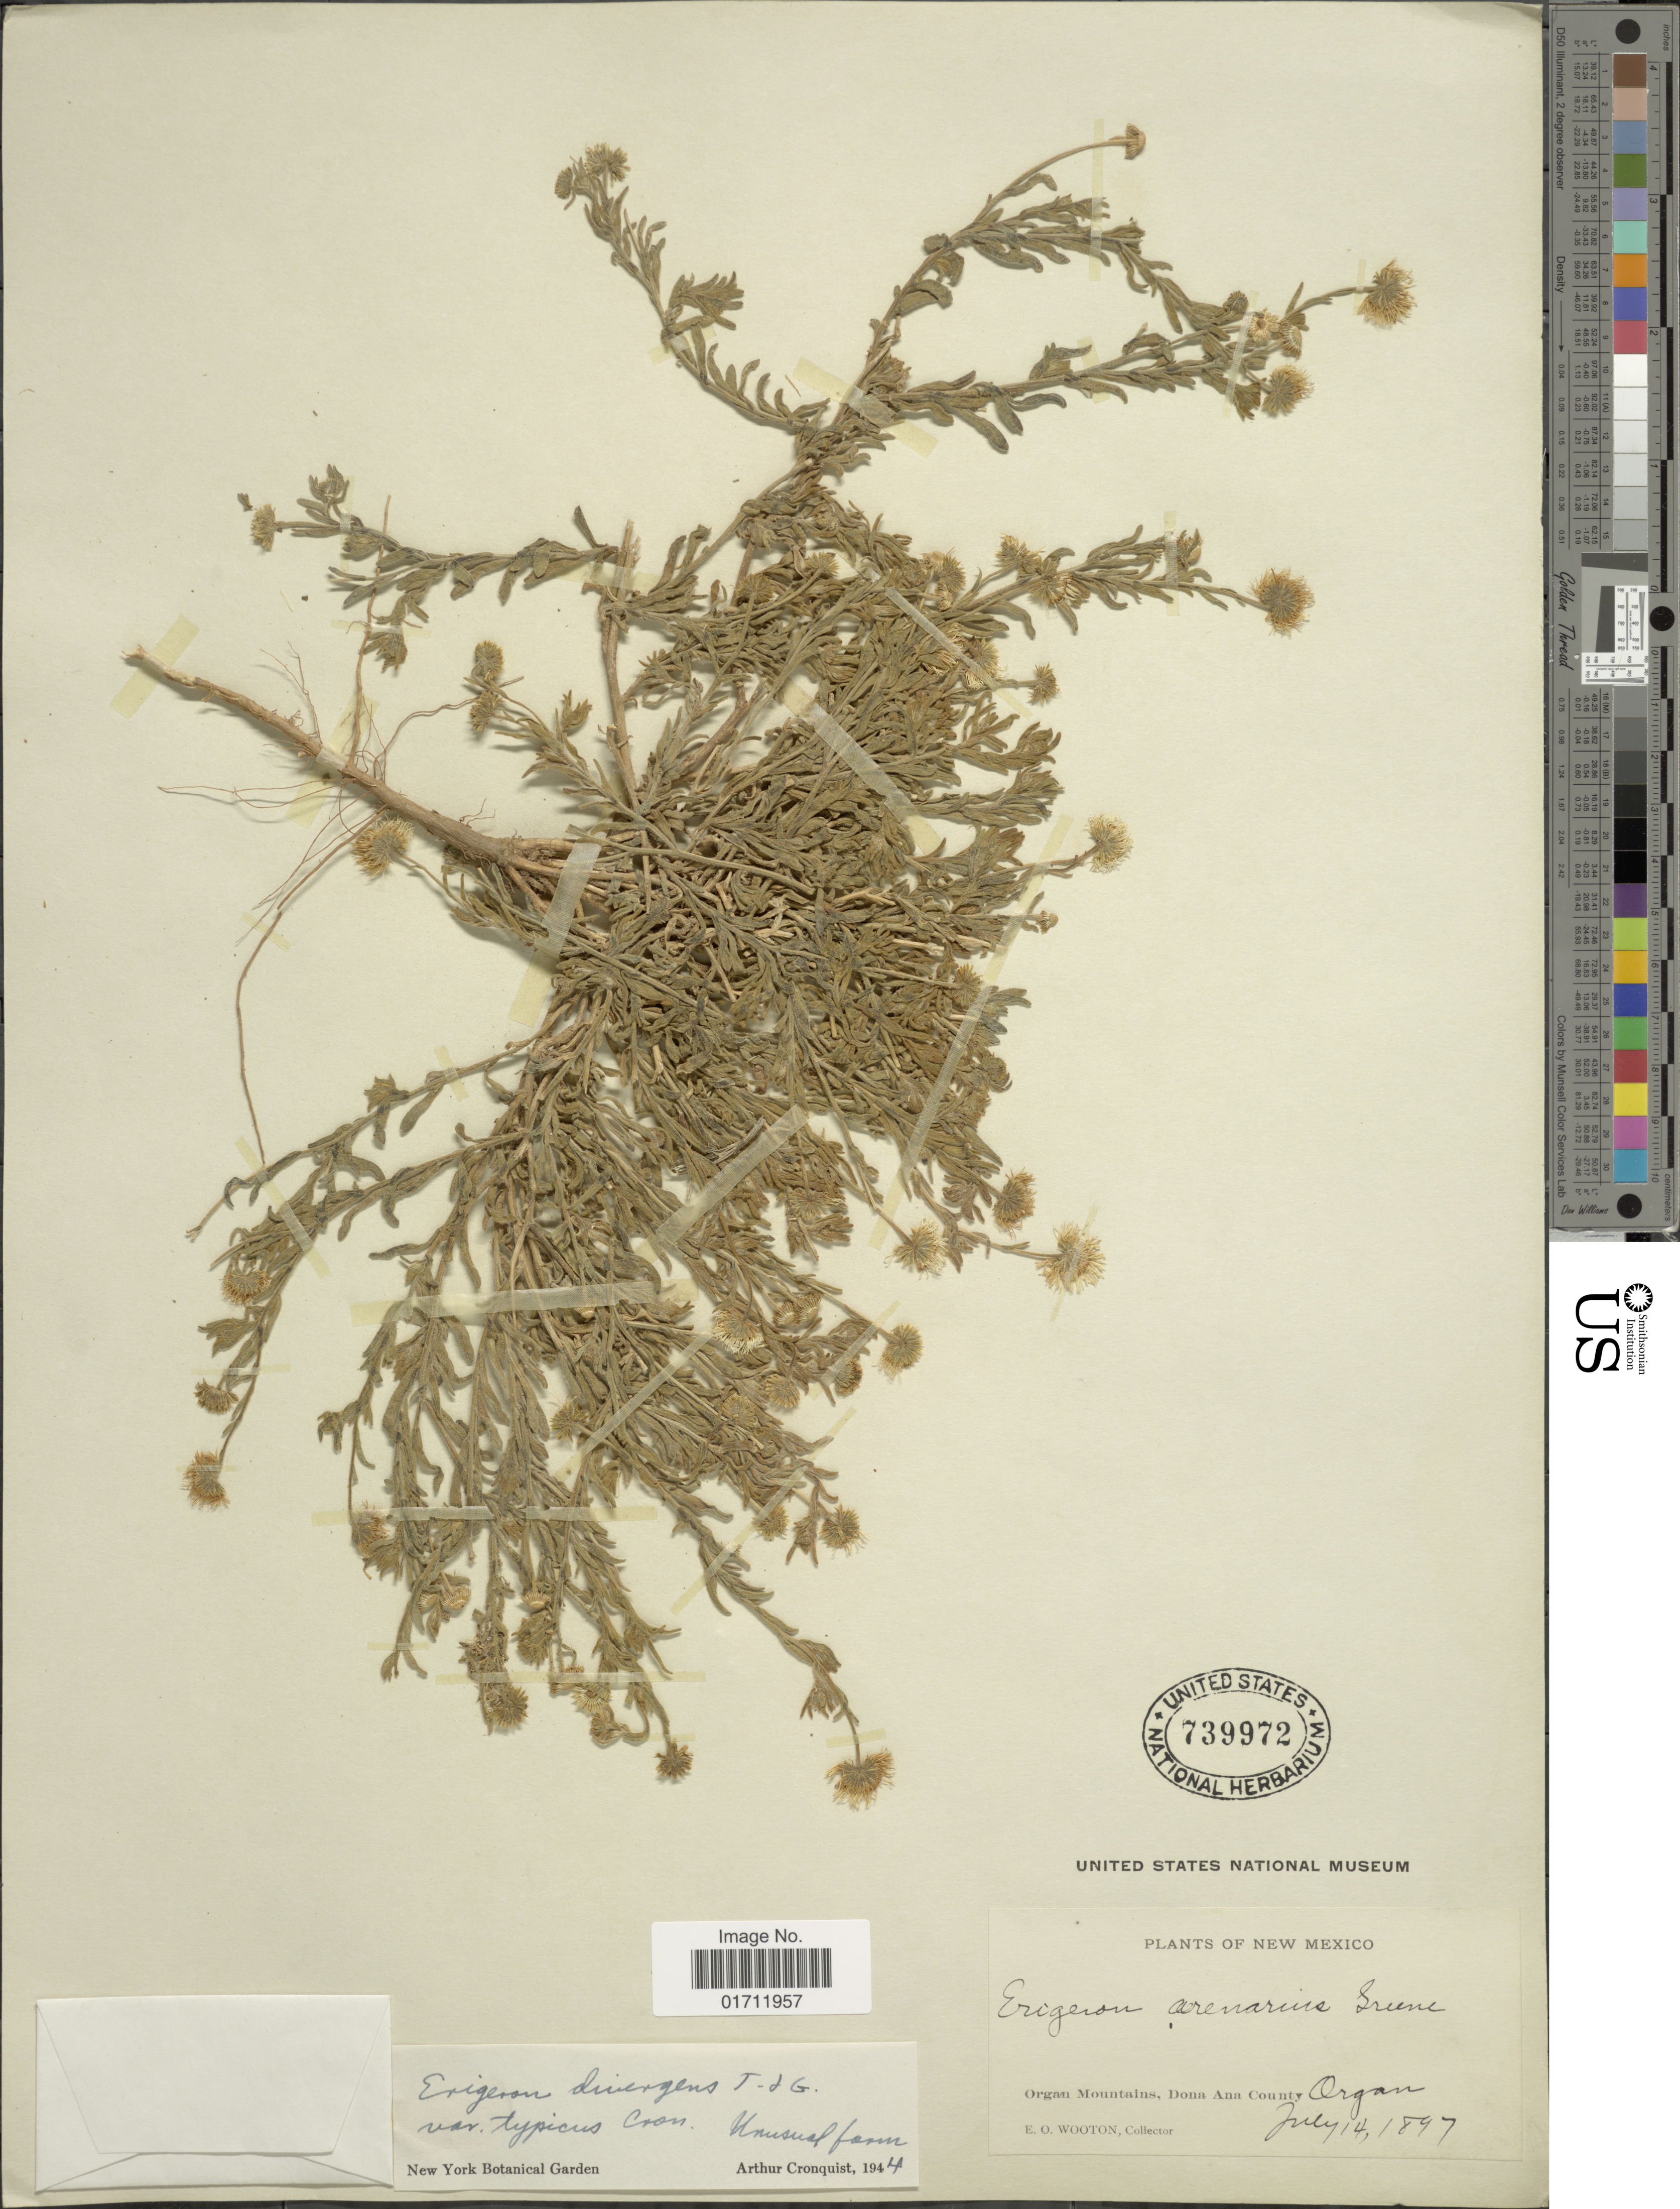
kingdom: Plantae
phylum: Tracheophyta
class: Magnoliopsida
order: Asterales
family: Asteraceae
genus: Erigeron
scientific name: Erigeron divergens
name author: Torr. & A. Gray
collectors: E. O. Wooton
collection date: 1897-07-14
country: United States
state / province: New Mexico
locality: Organ Mountains, Dona Ana County, Oragan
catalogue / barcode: US 739972